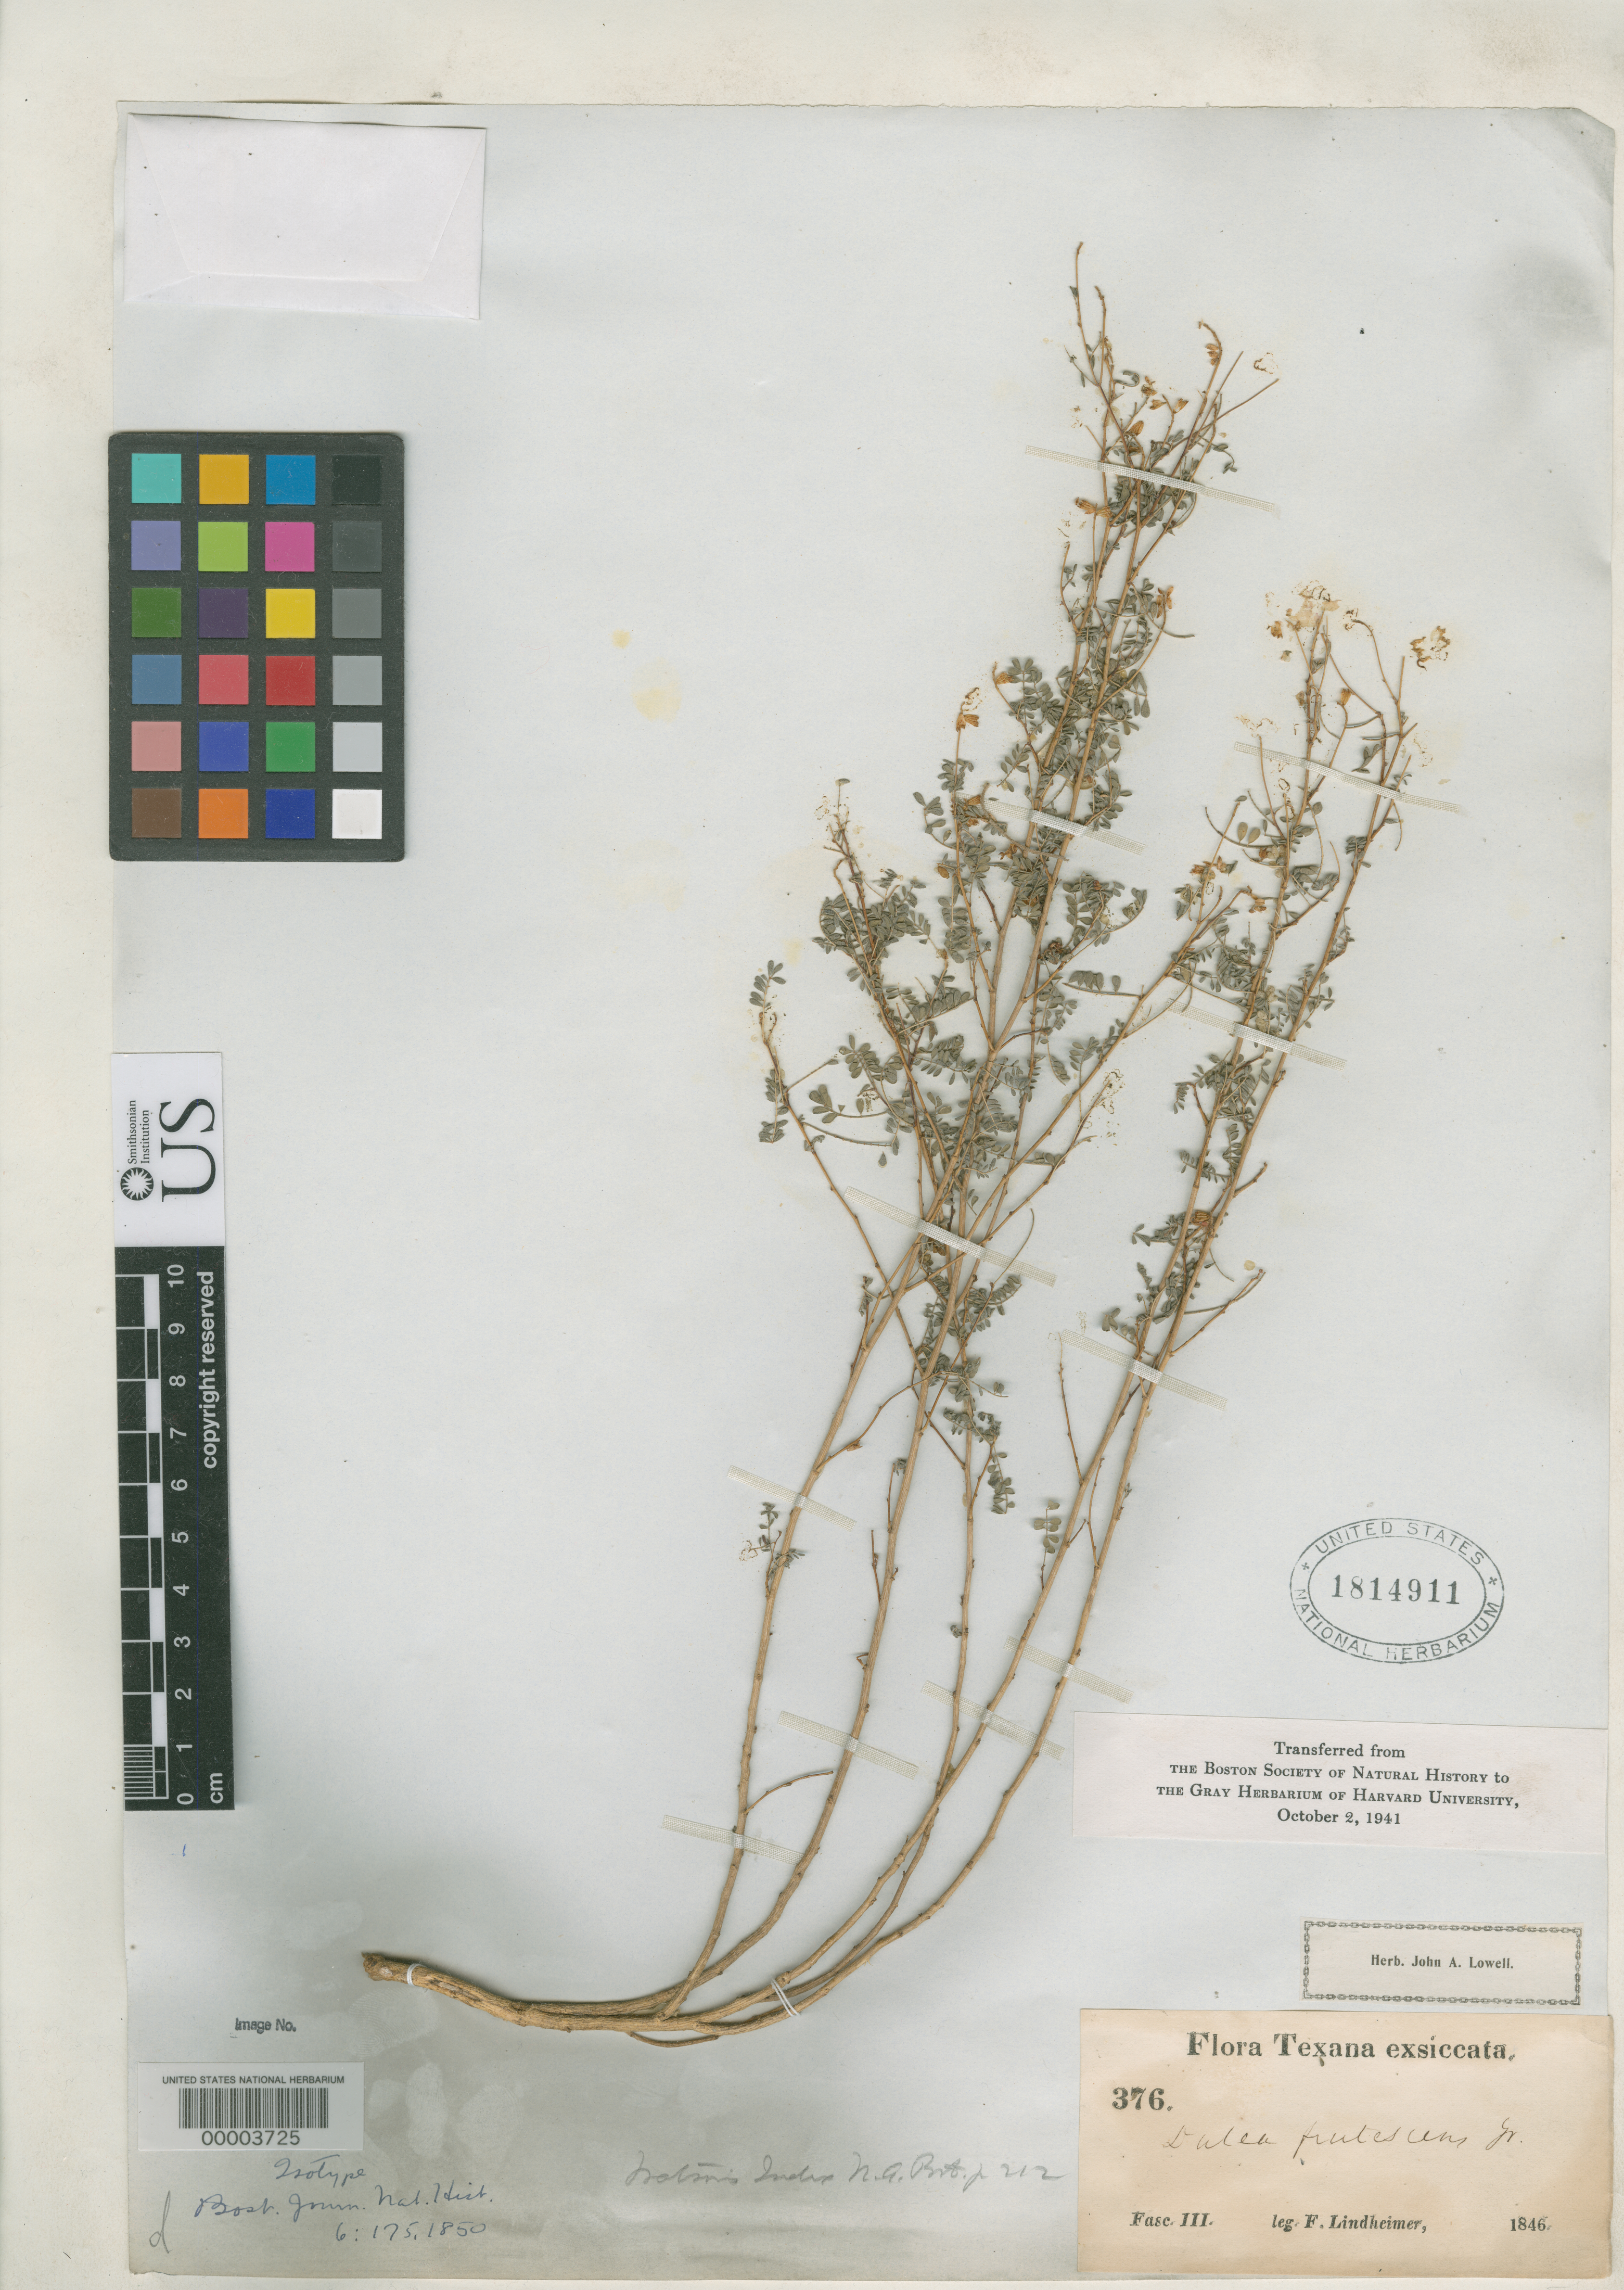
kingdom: Plantae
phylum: Tracheophyta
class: Magnoliopsida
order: Fabales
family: Fabaceae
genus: Dalea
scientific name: Dalea frutescens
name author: A. Gray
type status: Isotype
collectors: F. J. Lindheimer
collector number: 3 376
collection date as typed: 1846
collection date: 1846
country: United States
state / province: Texas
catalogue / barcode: US 1814911